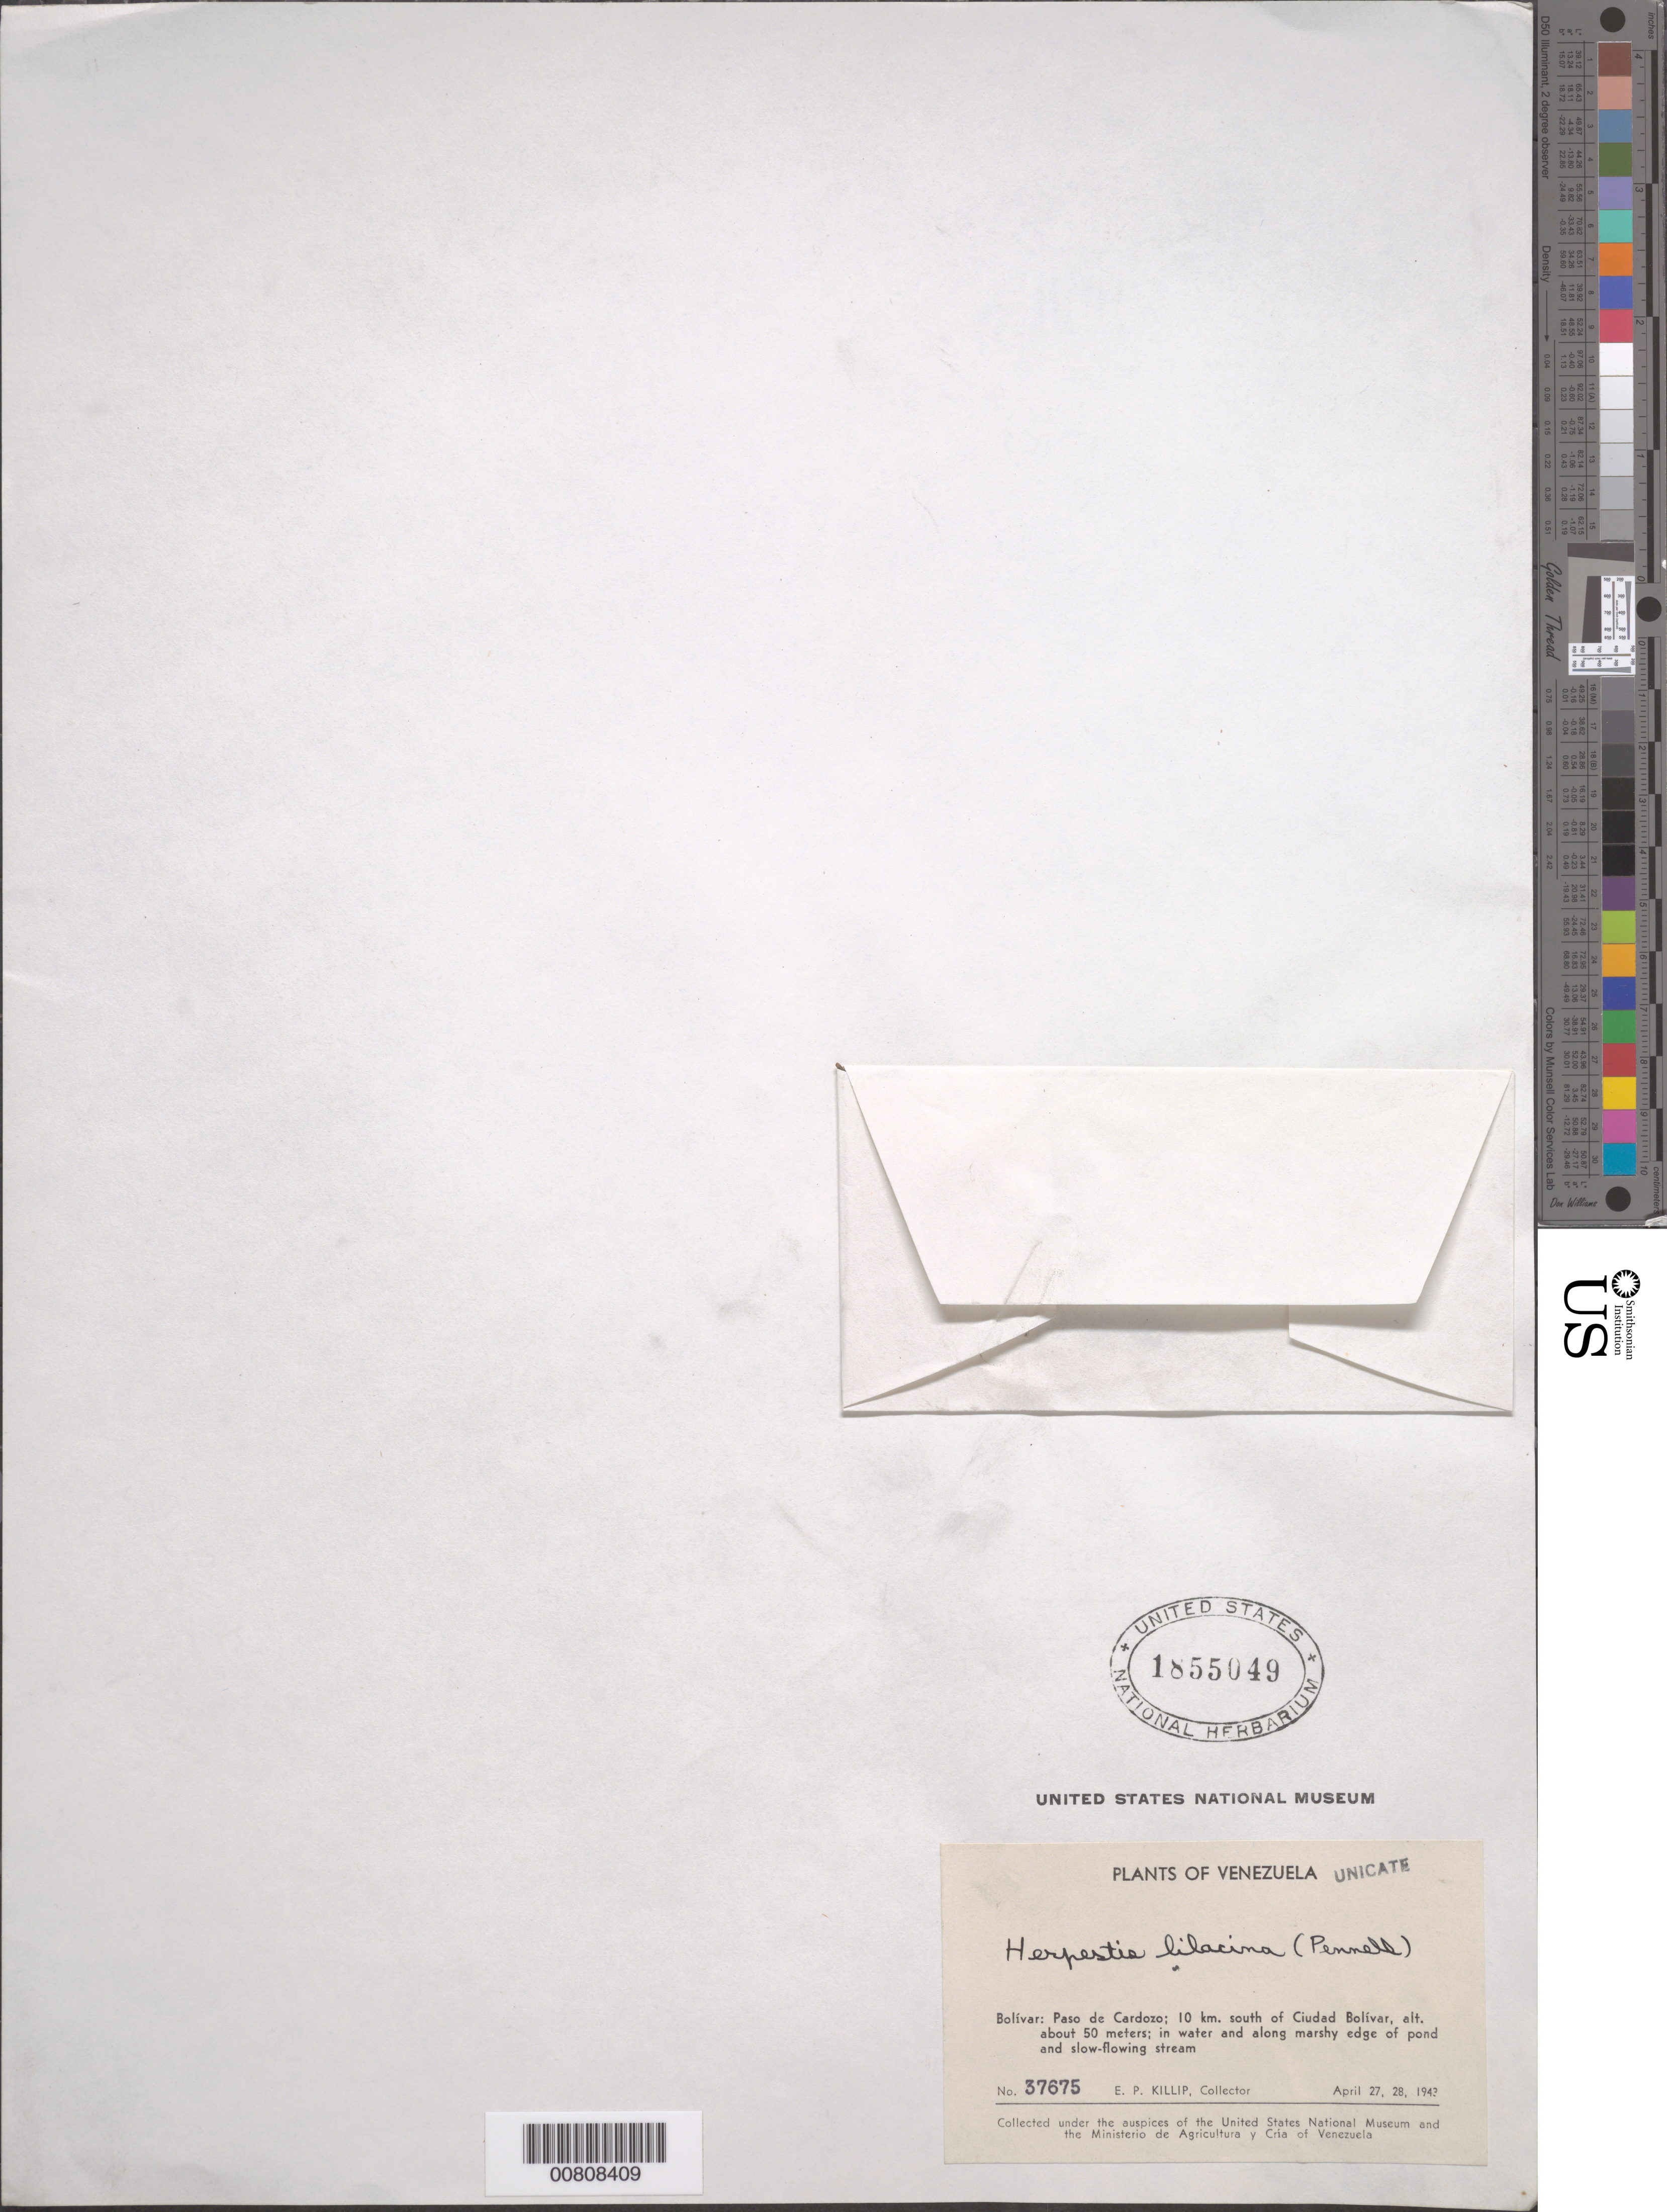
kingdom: Plantae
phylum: Tracheophyta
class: Magnoliopsida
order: Lamiales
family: Plantaginaceae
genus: Herpestis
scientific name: Herpestis lilacina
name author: (Pennell)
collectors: E. P. Killip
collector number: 37675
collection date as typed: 27-Apr-43 to 28-Apr-43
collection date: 1943-04-27/1943-04-28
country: Venezuela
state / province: Bolívar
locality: Paso de Cardozo; 10 km south of Ciudad Bolívar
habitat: In water and along marshy edge of pond and slow-flowing stream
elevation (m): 50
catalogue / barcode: US 1855049